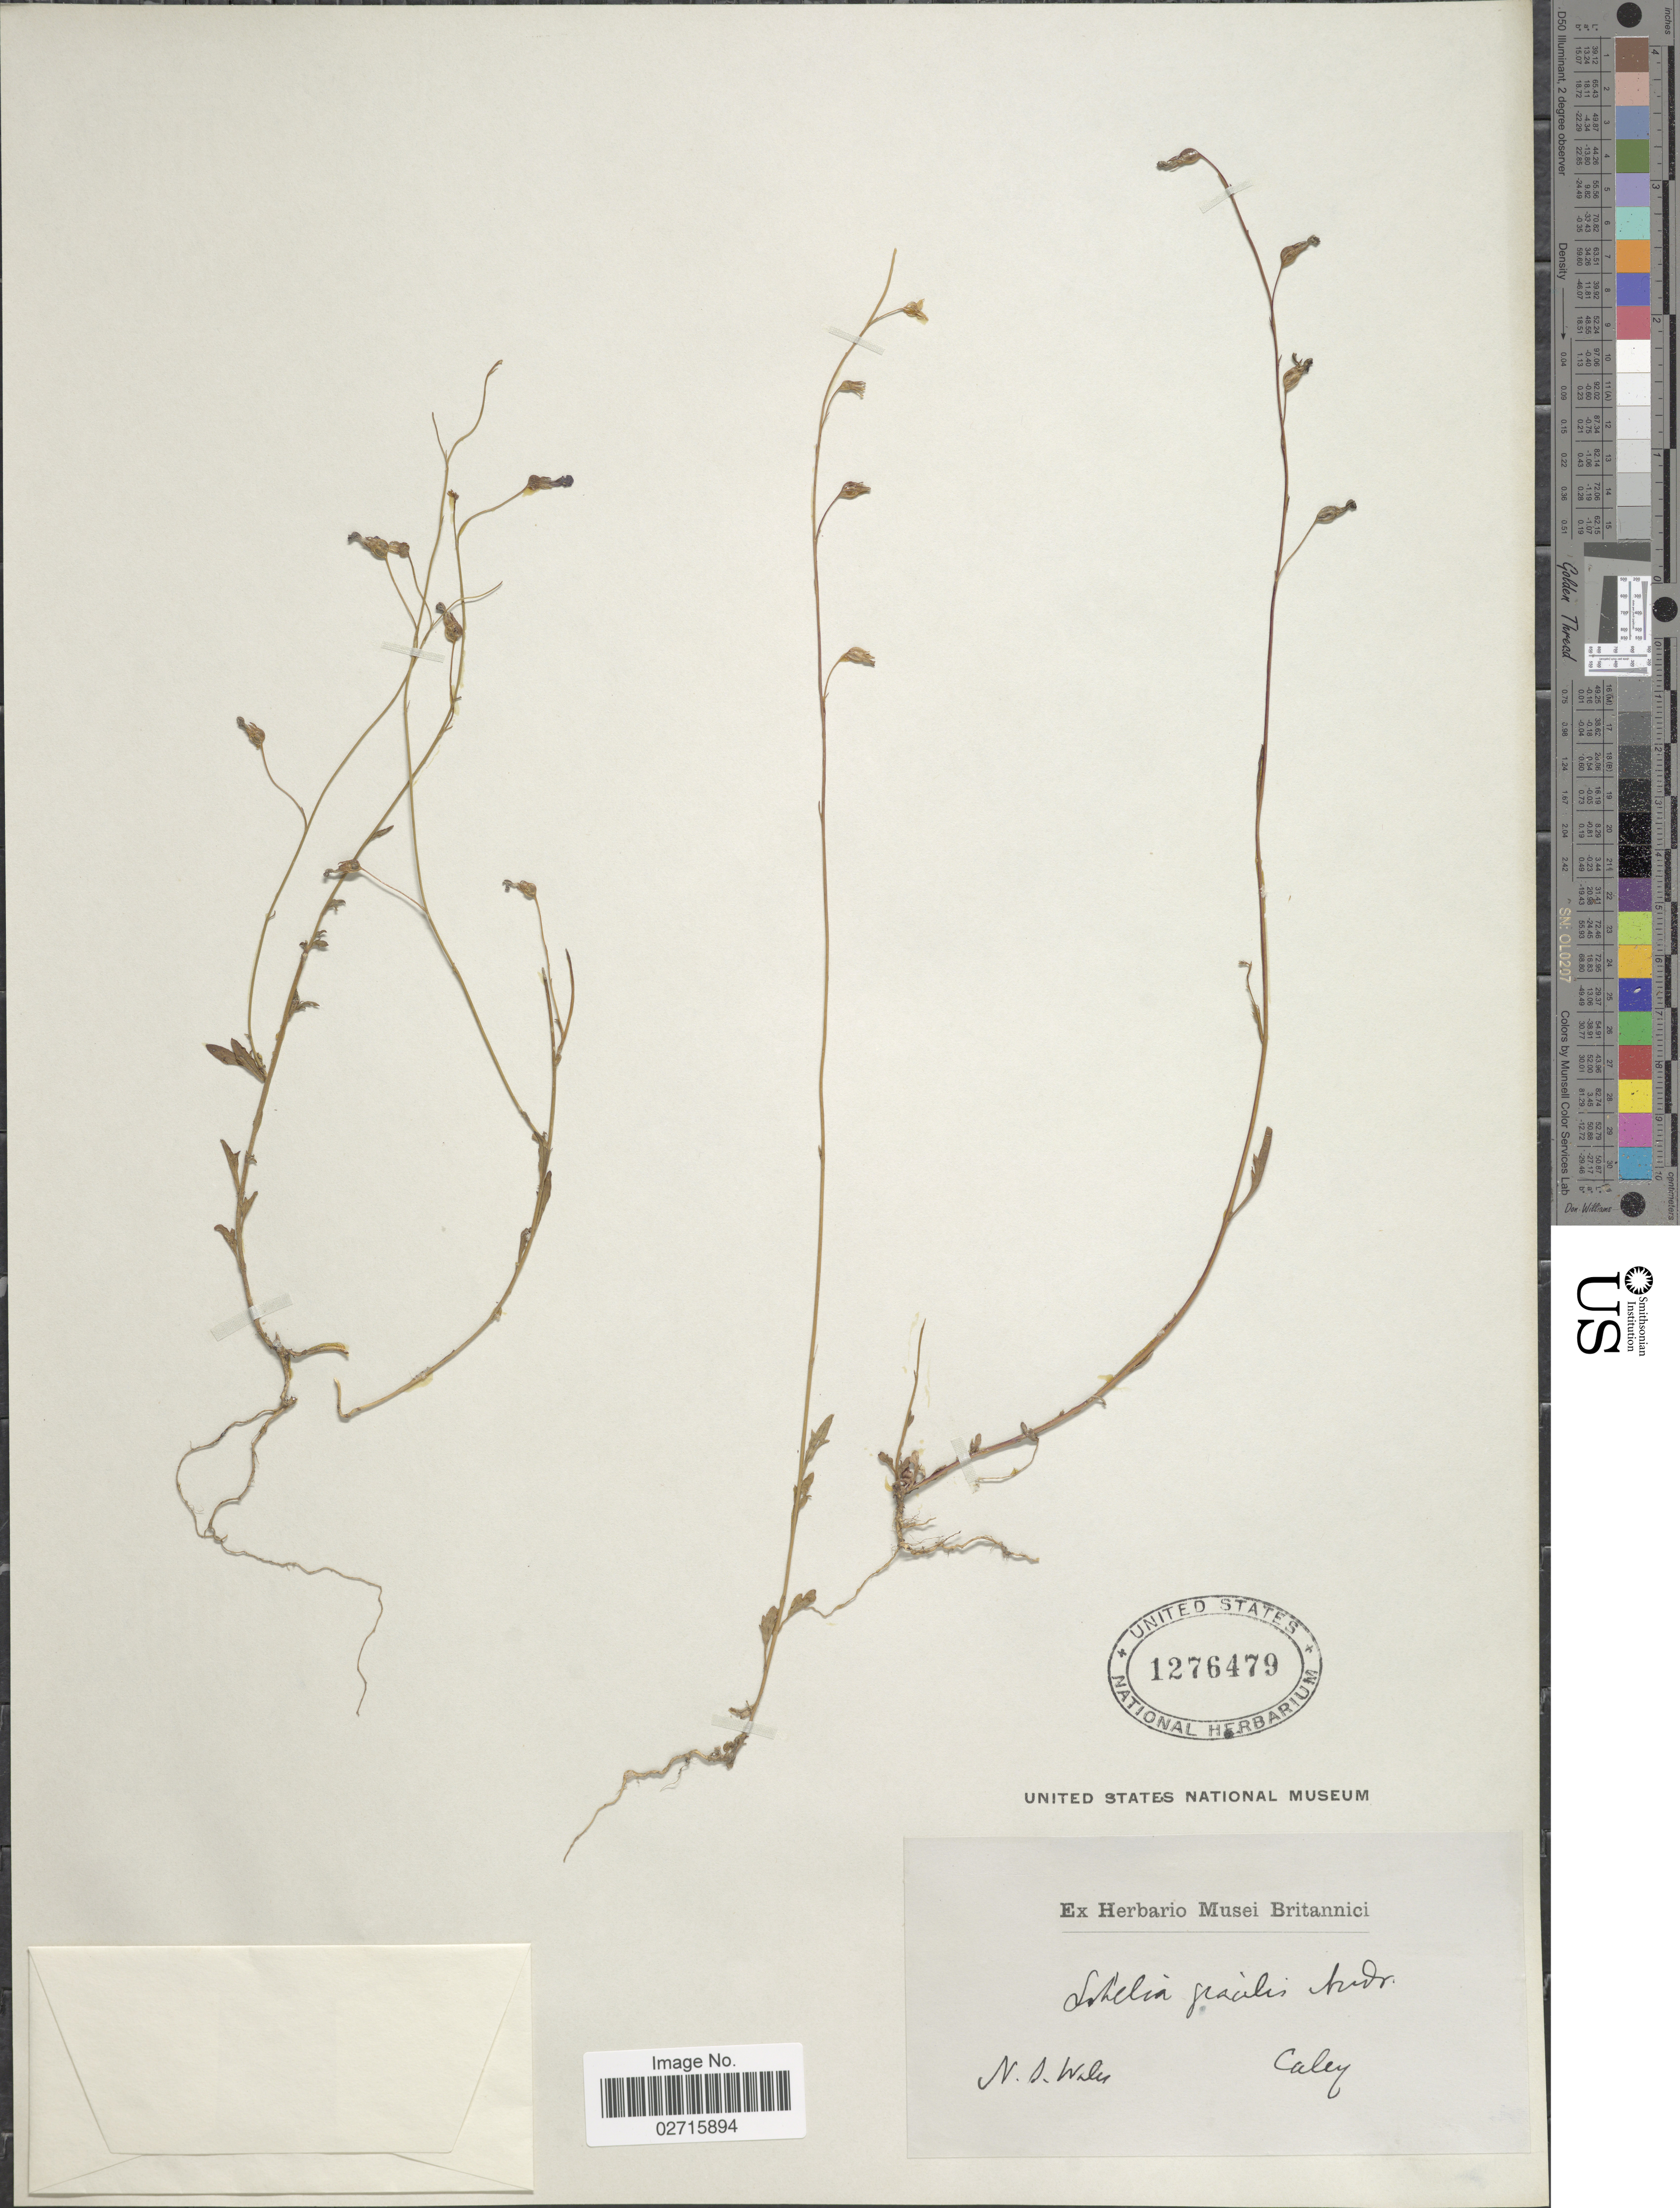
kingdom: Plantae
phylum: Tracheophyta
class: Magnoliopsida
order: Asterales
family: Campanulaceae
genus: Lobelia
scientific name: Lobelia gracilis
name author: Andrews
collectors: -. Caley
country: Australia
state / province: New South Wales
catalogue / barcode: US 1276479